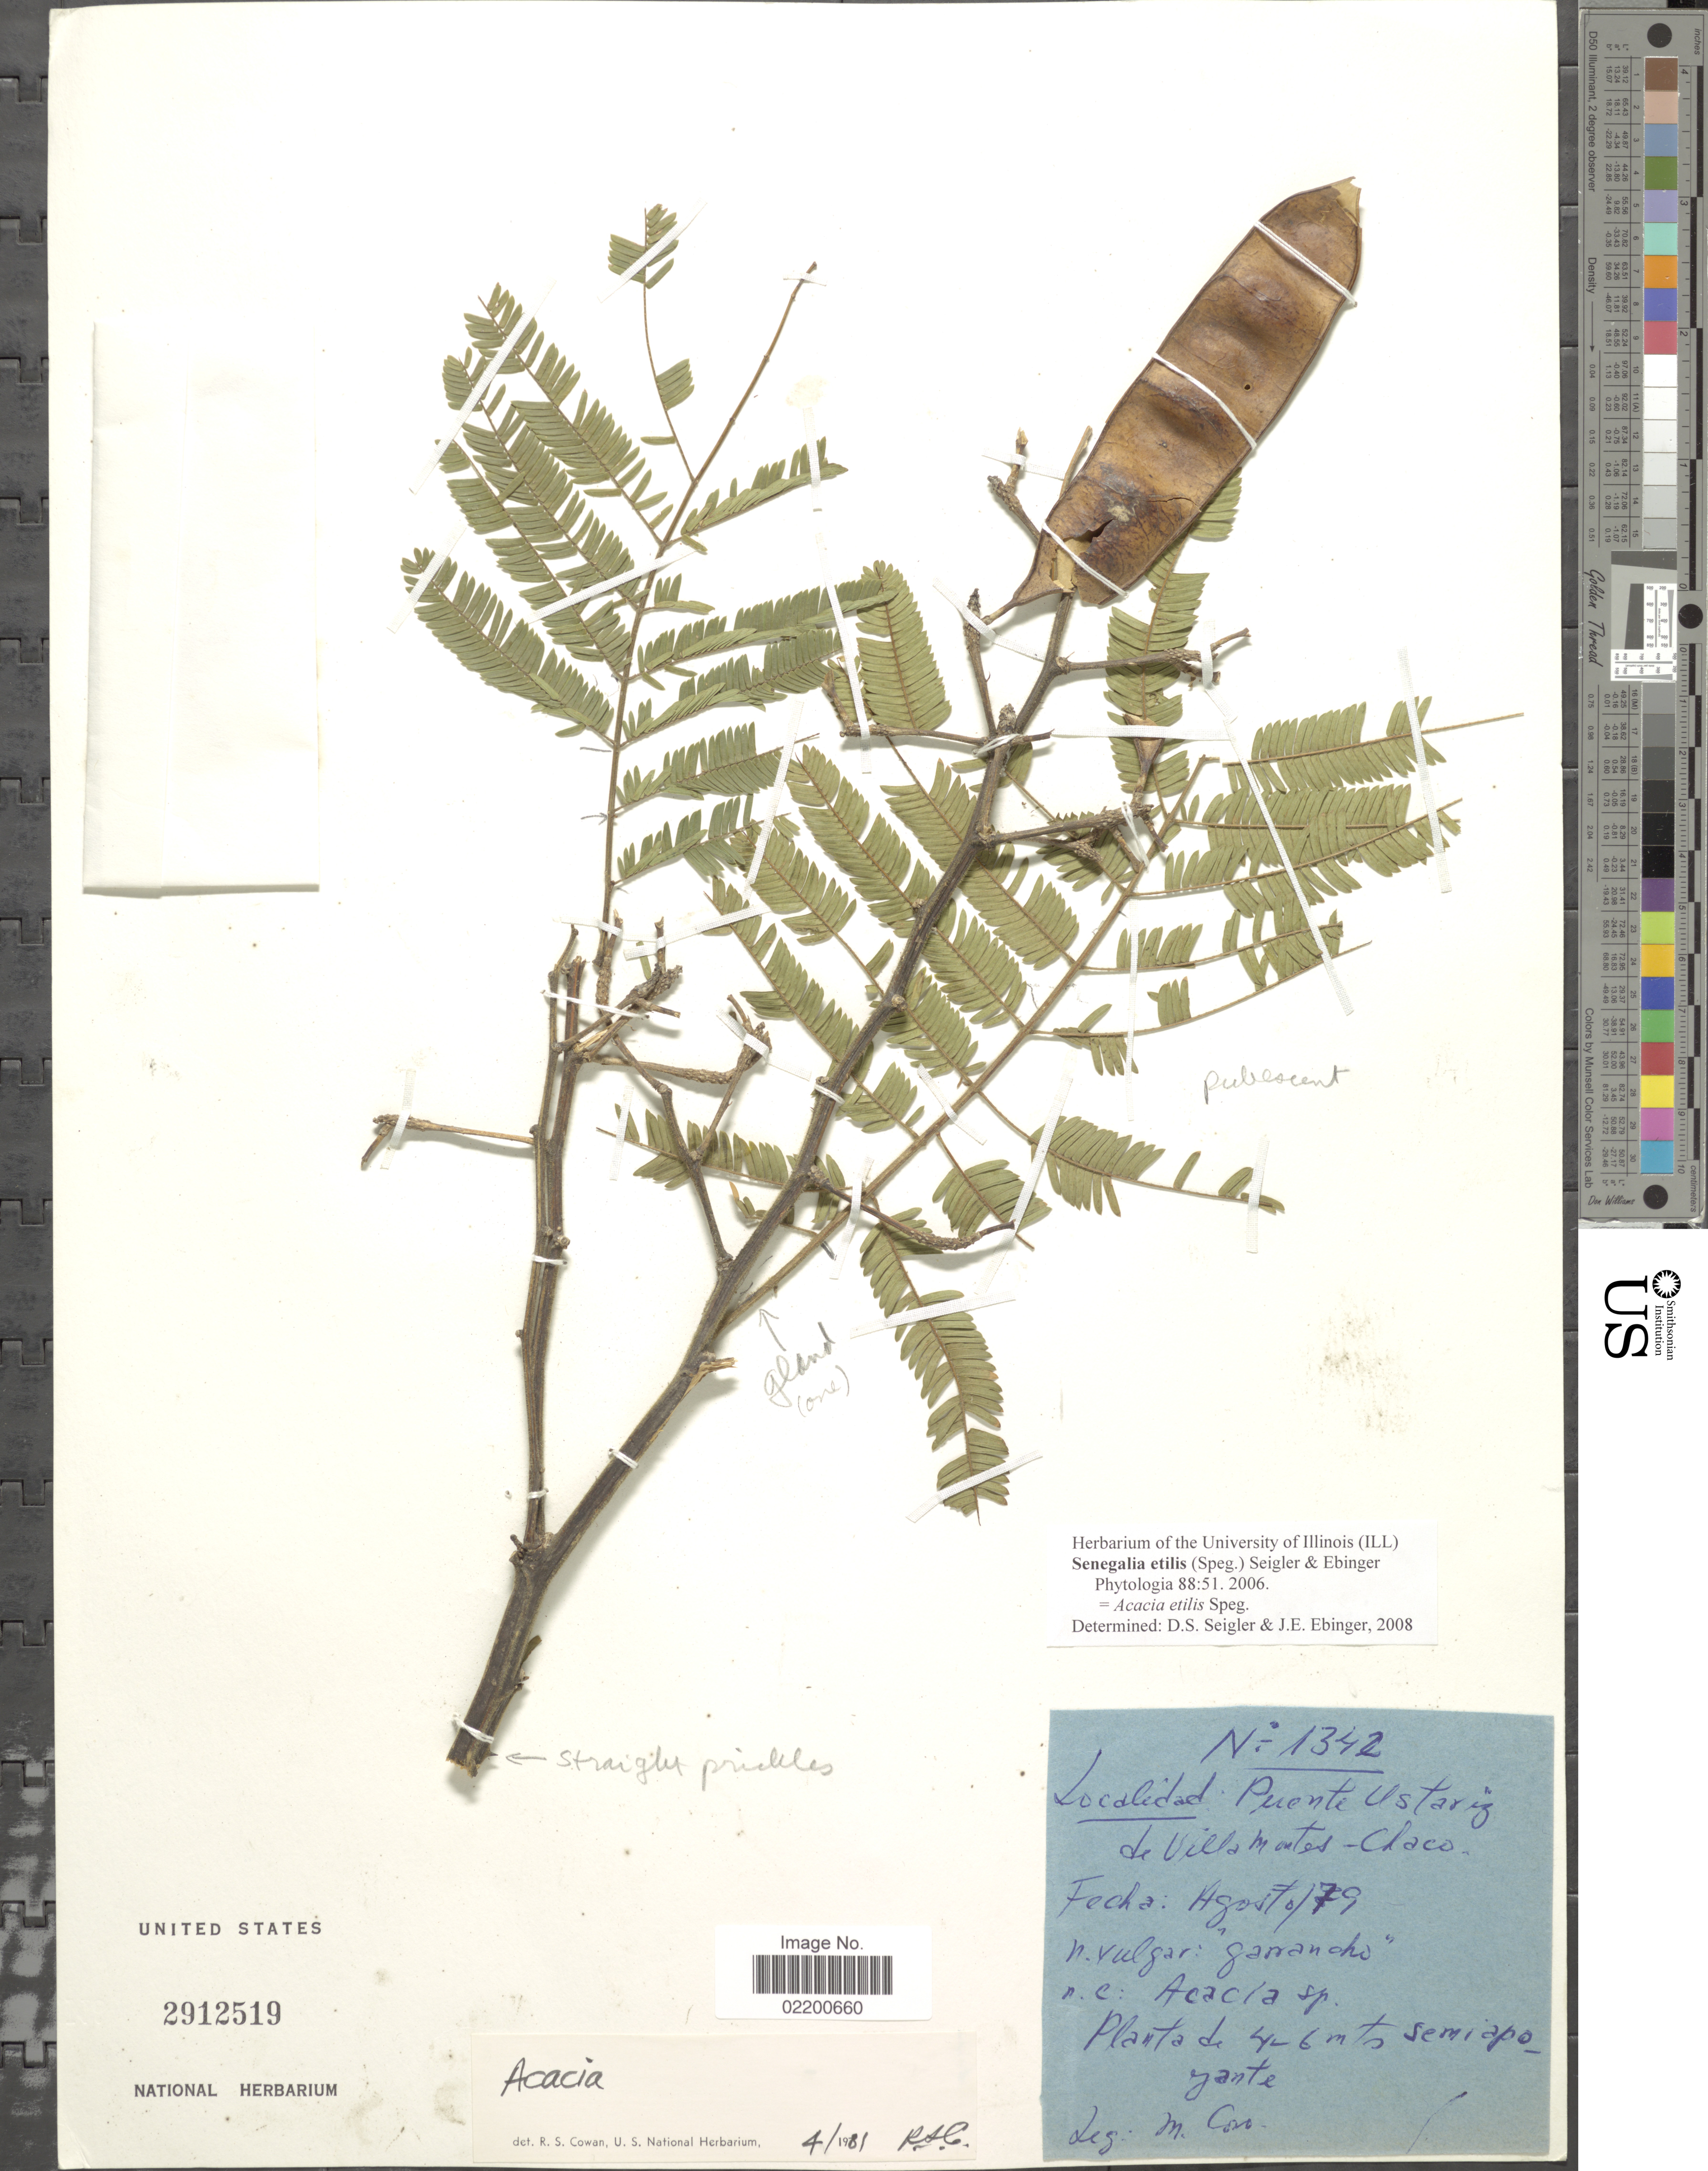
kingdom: Plantae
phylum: Tracheophyta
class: Magnoliopsida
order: Fabales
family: Fabaceae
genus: Senegalia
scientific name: Senegalia etilis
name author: (Speg.) Seigler & Ebinger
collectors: M. Coro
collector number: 1342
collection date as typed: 179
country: Bolivia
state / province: Tarija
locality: Puente Ustariz de Villamontes- Chaco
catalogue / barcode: US 2912519